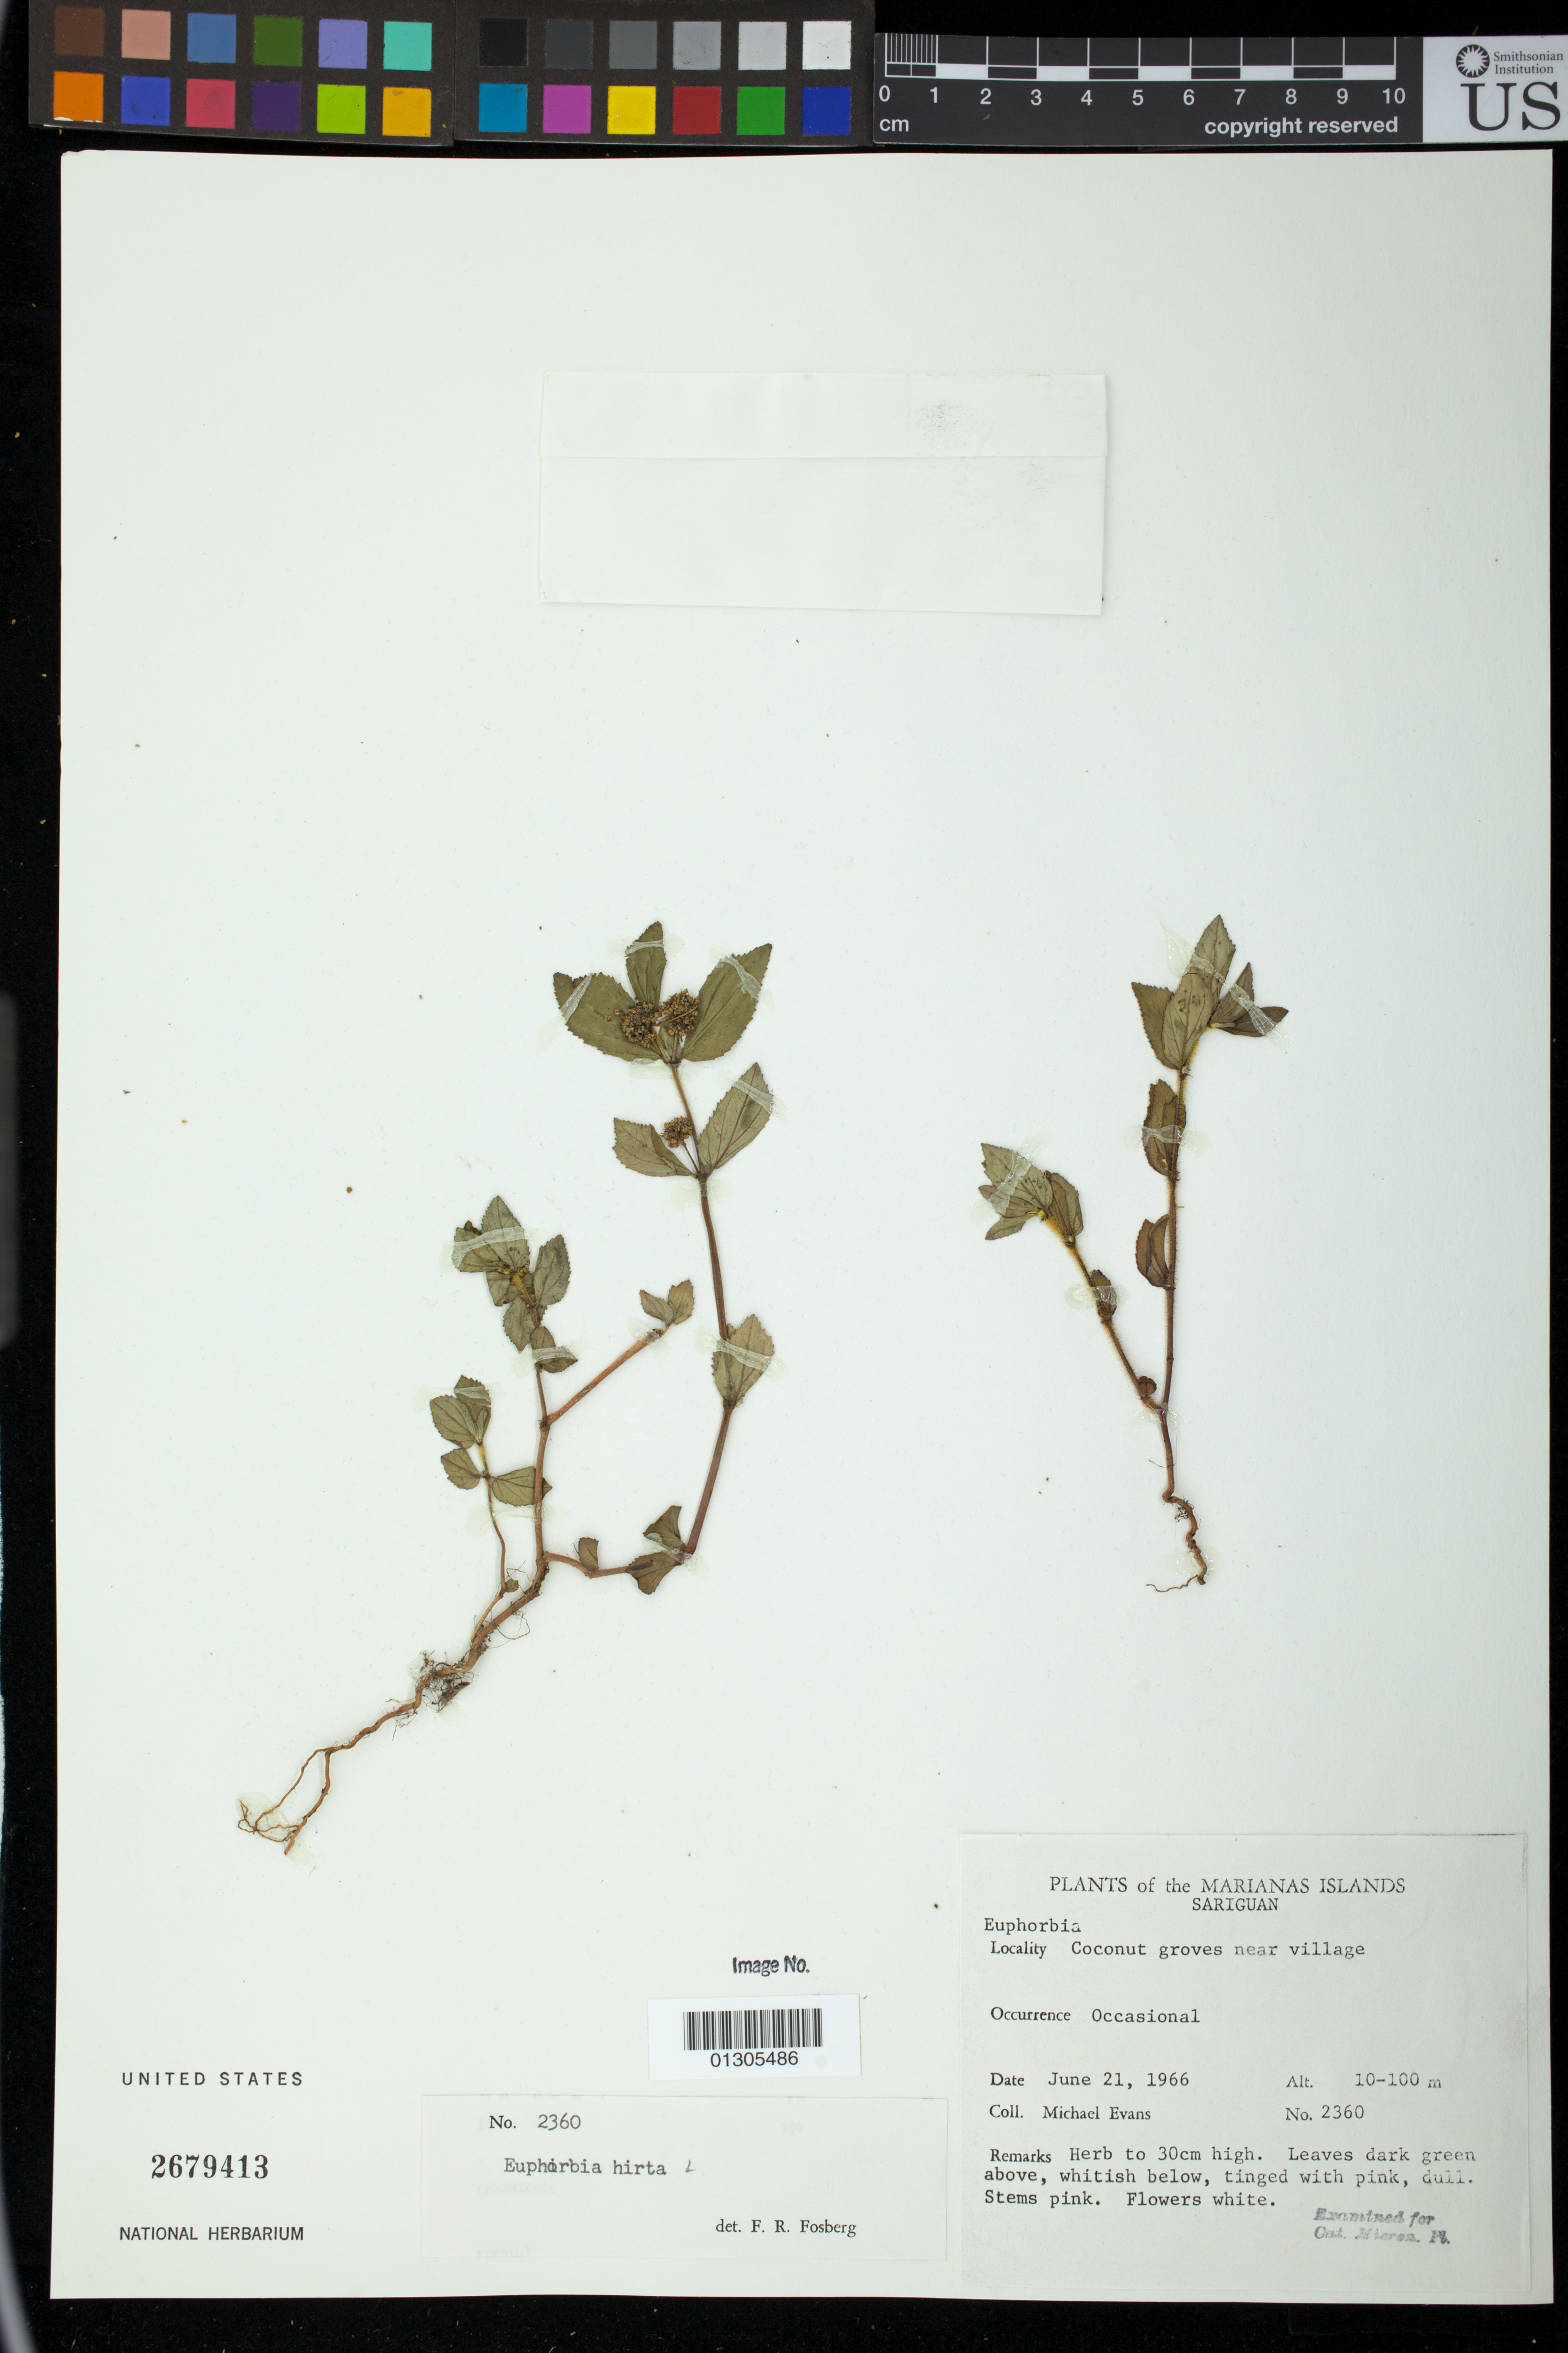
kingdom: Plantae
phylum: Tracheophyta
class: Magnoliopsida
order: Malpighiales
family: Euphorbiaceae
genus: Euphorbia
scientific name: Euphorbia hirta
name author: L.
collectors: M. Evans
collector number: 2360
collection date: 1966-06-21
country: Northern Mariana Islands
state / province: Northern Islands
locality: Sariguan (Sarigan) Island: Coconut groves near village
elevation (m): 10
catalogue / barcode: US 2679413